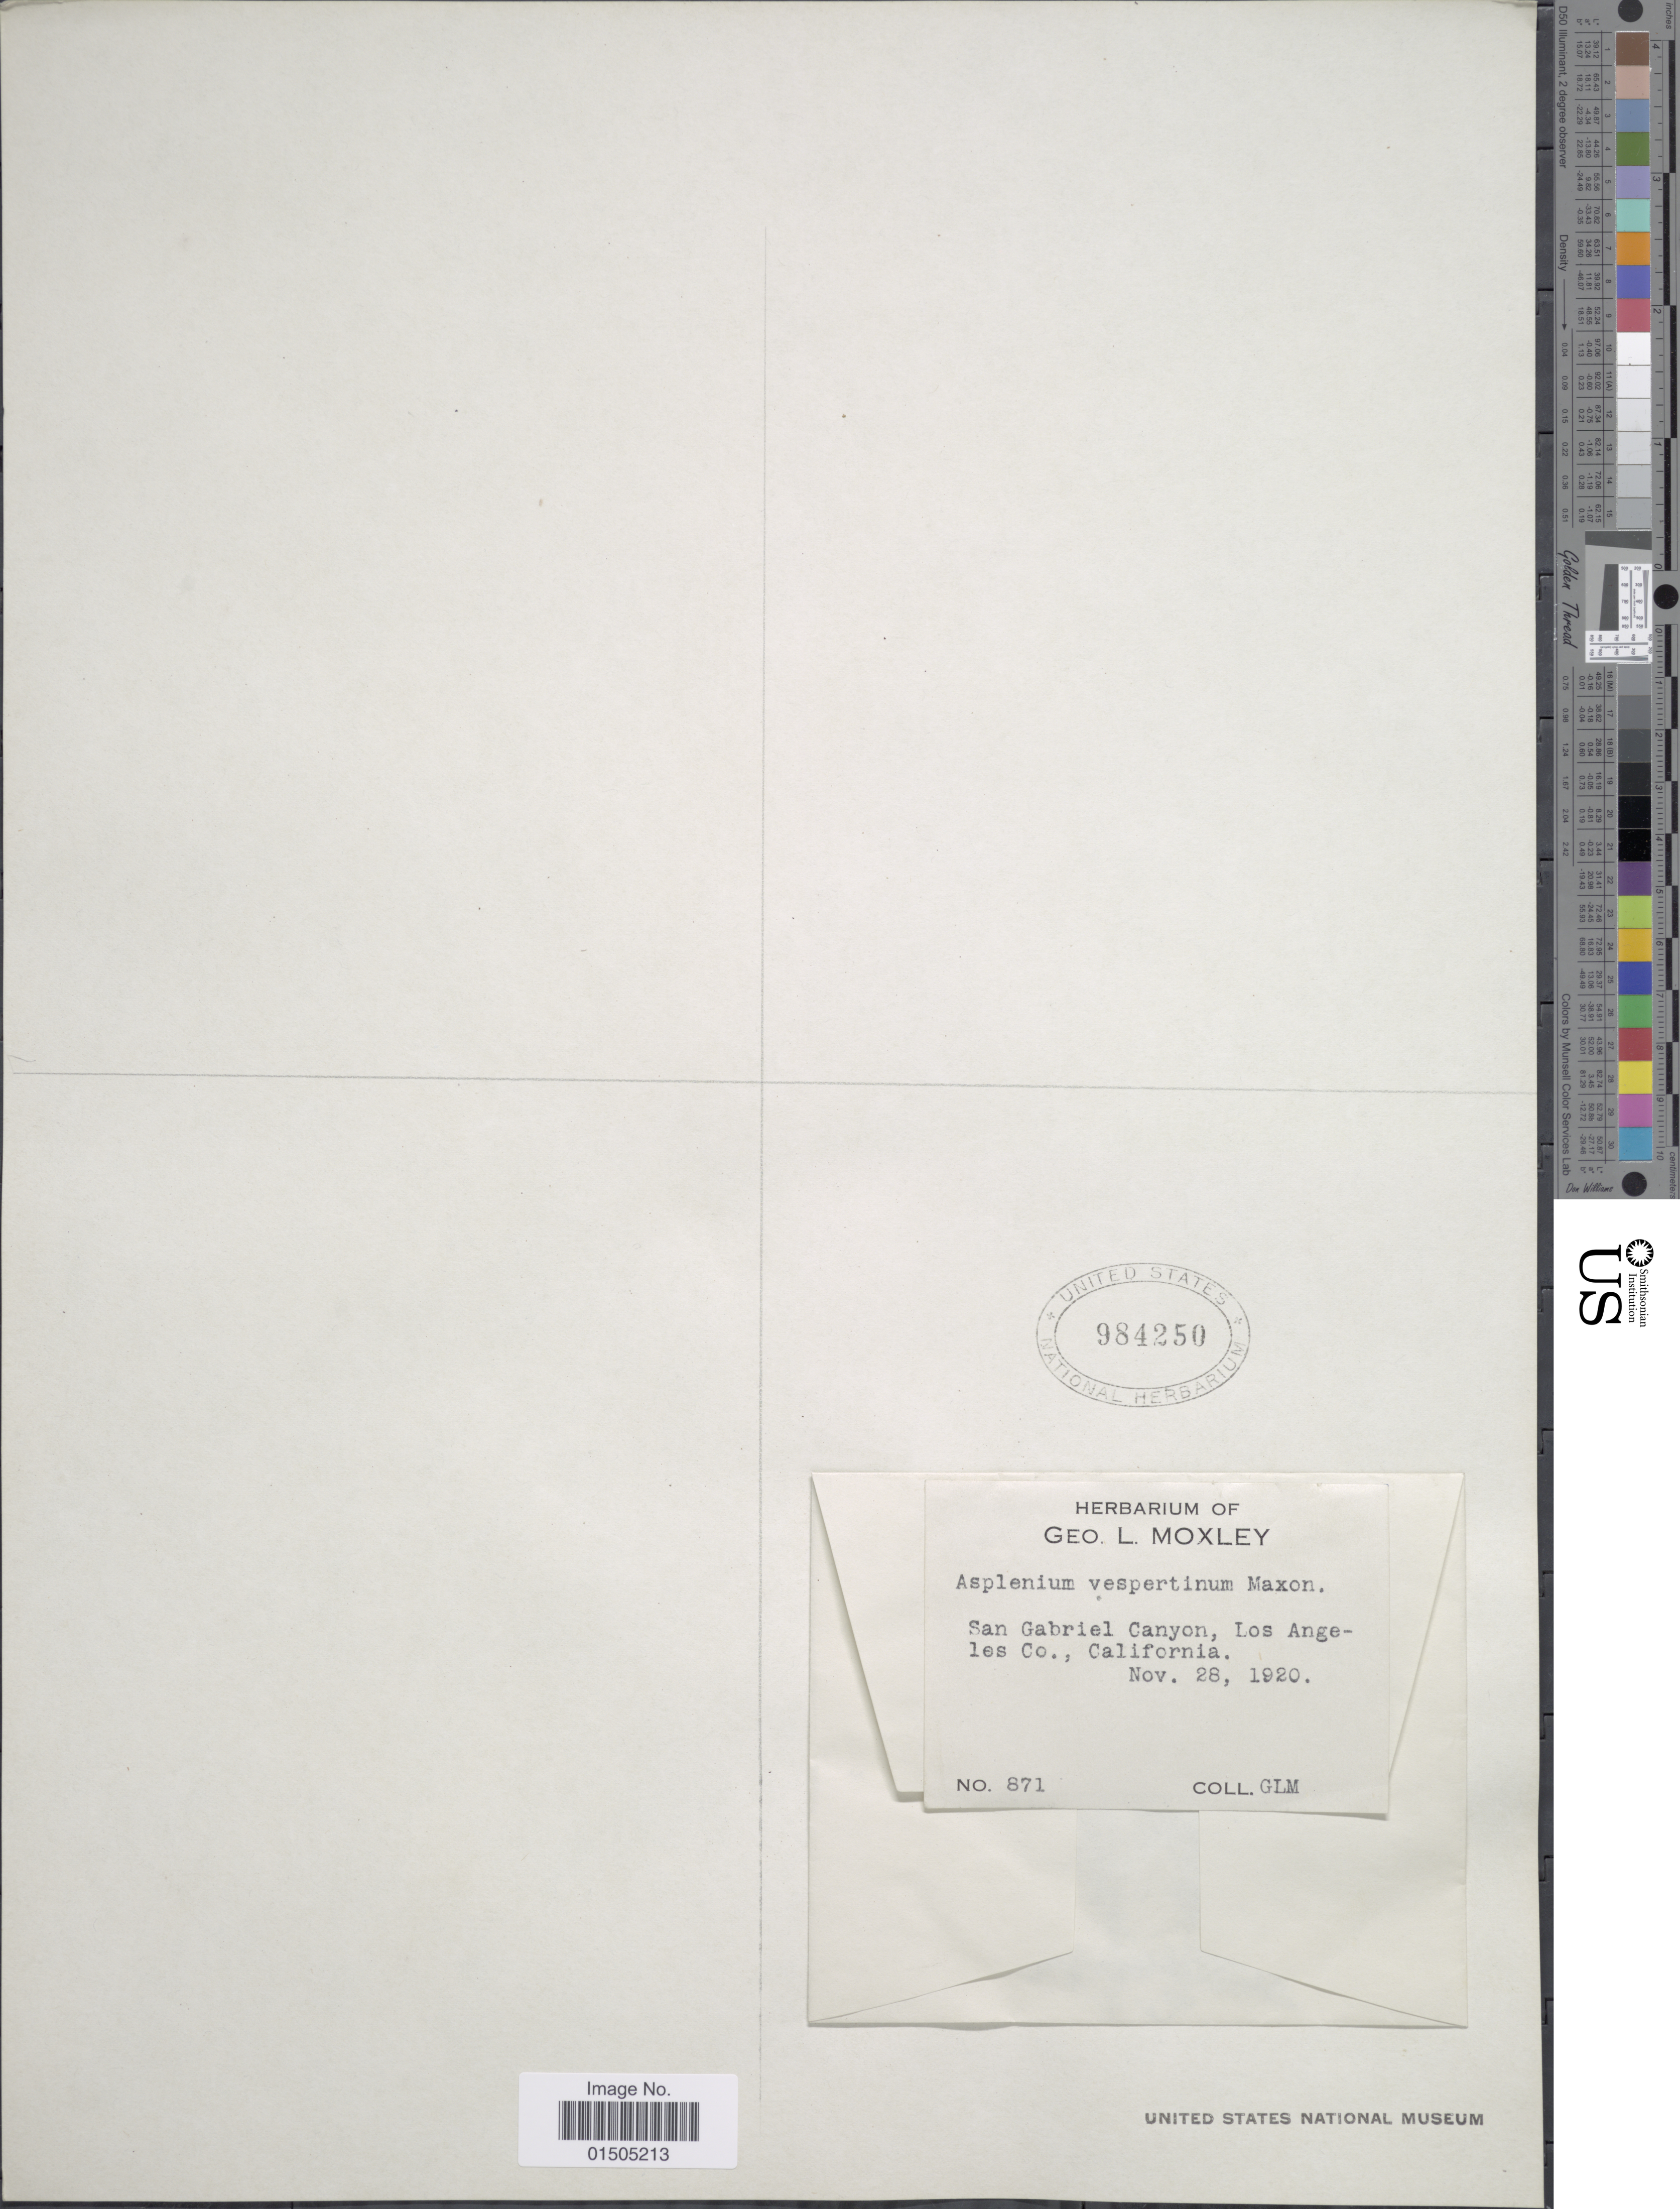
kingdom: Plantae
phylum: Tracheophyta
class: Polypodiopsida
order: Polypodiales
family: Aspleniaceae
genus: Asplenium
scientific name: Asplenium vespertinum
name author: Maxon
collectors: G. L. Moxley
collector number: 871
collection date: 1920-11-28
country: United States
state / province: California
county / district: Los Angeles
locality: San Gabriel Canyon, Los Angeles Co.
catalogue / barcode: US 984250